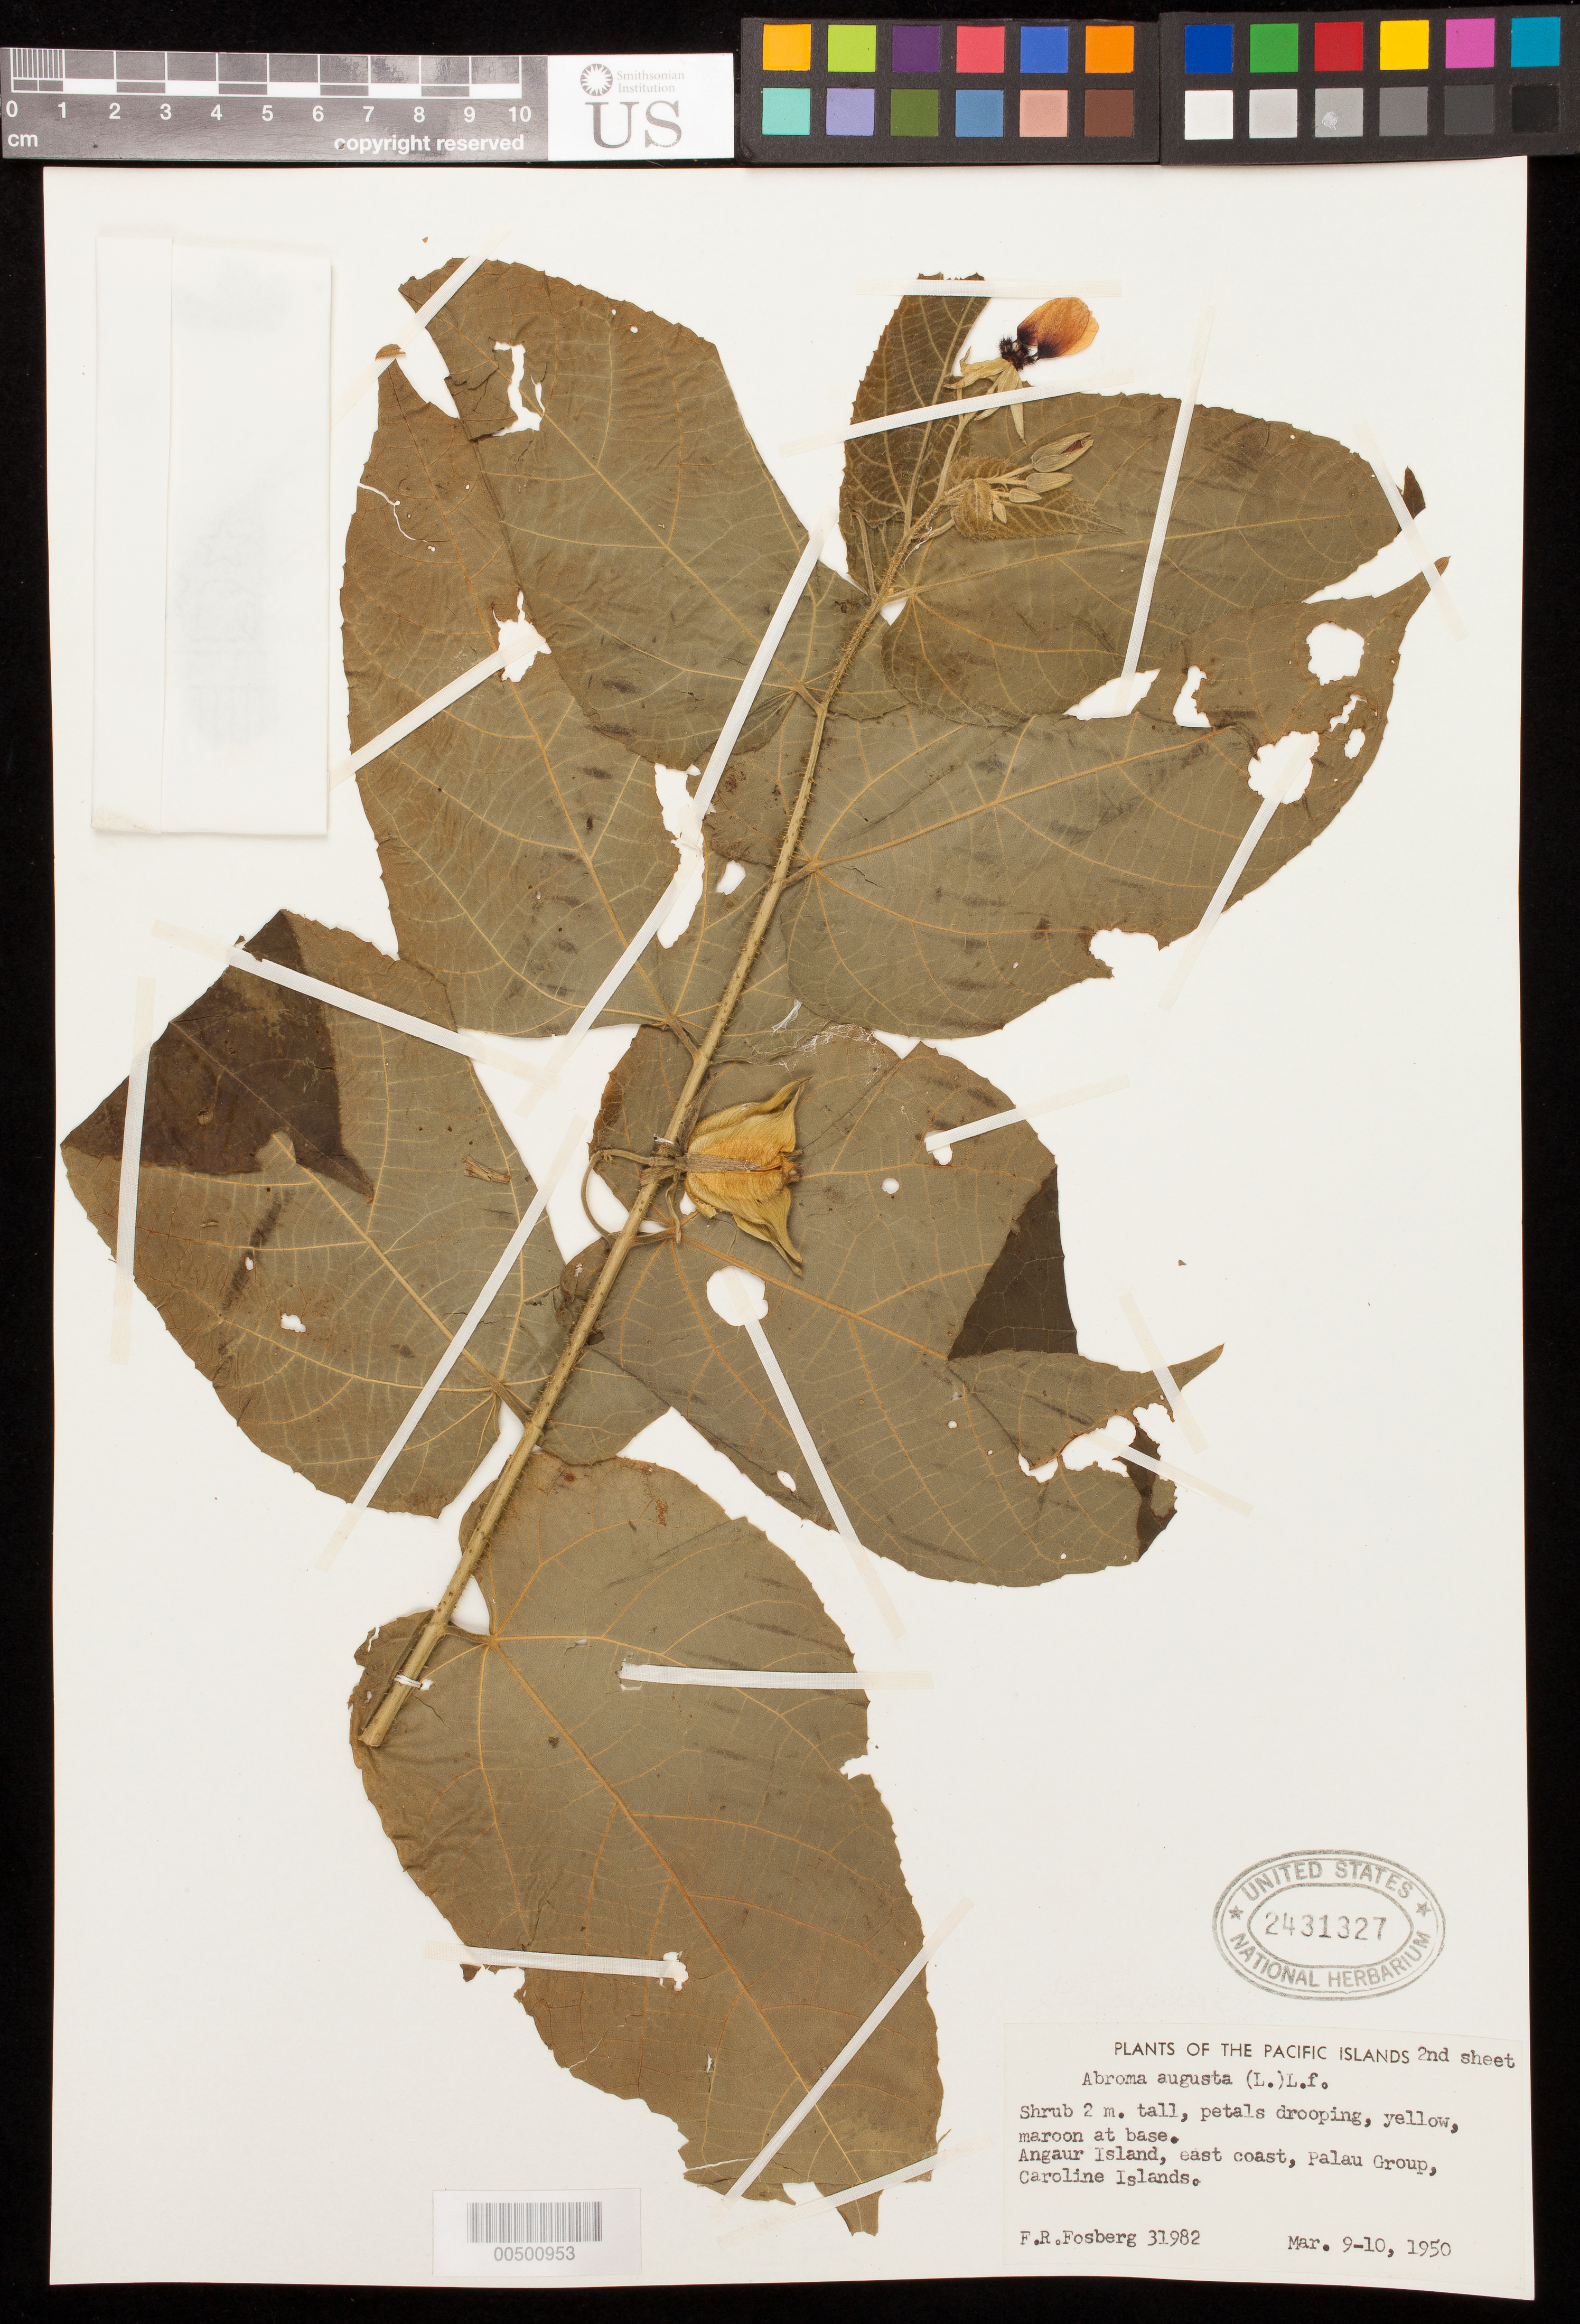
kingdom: Plantae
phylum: Tracheophyta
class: Magnoliopsida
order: Malvales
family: Malvaceae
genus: Abroma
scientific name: Abroma augusta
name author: (L.) L. f.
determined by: Fosberg, F. R.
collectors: F. R. Fosberg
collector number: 31982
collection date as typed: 09 Mar 1950 to 10 Mar 1950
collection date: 1950-03-09/1950-03-10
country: Palau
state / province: Angaur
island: Ngeaur [Angaur]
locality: East coast of island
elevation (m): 3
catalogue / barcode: US 2431327